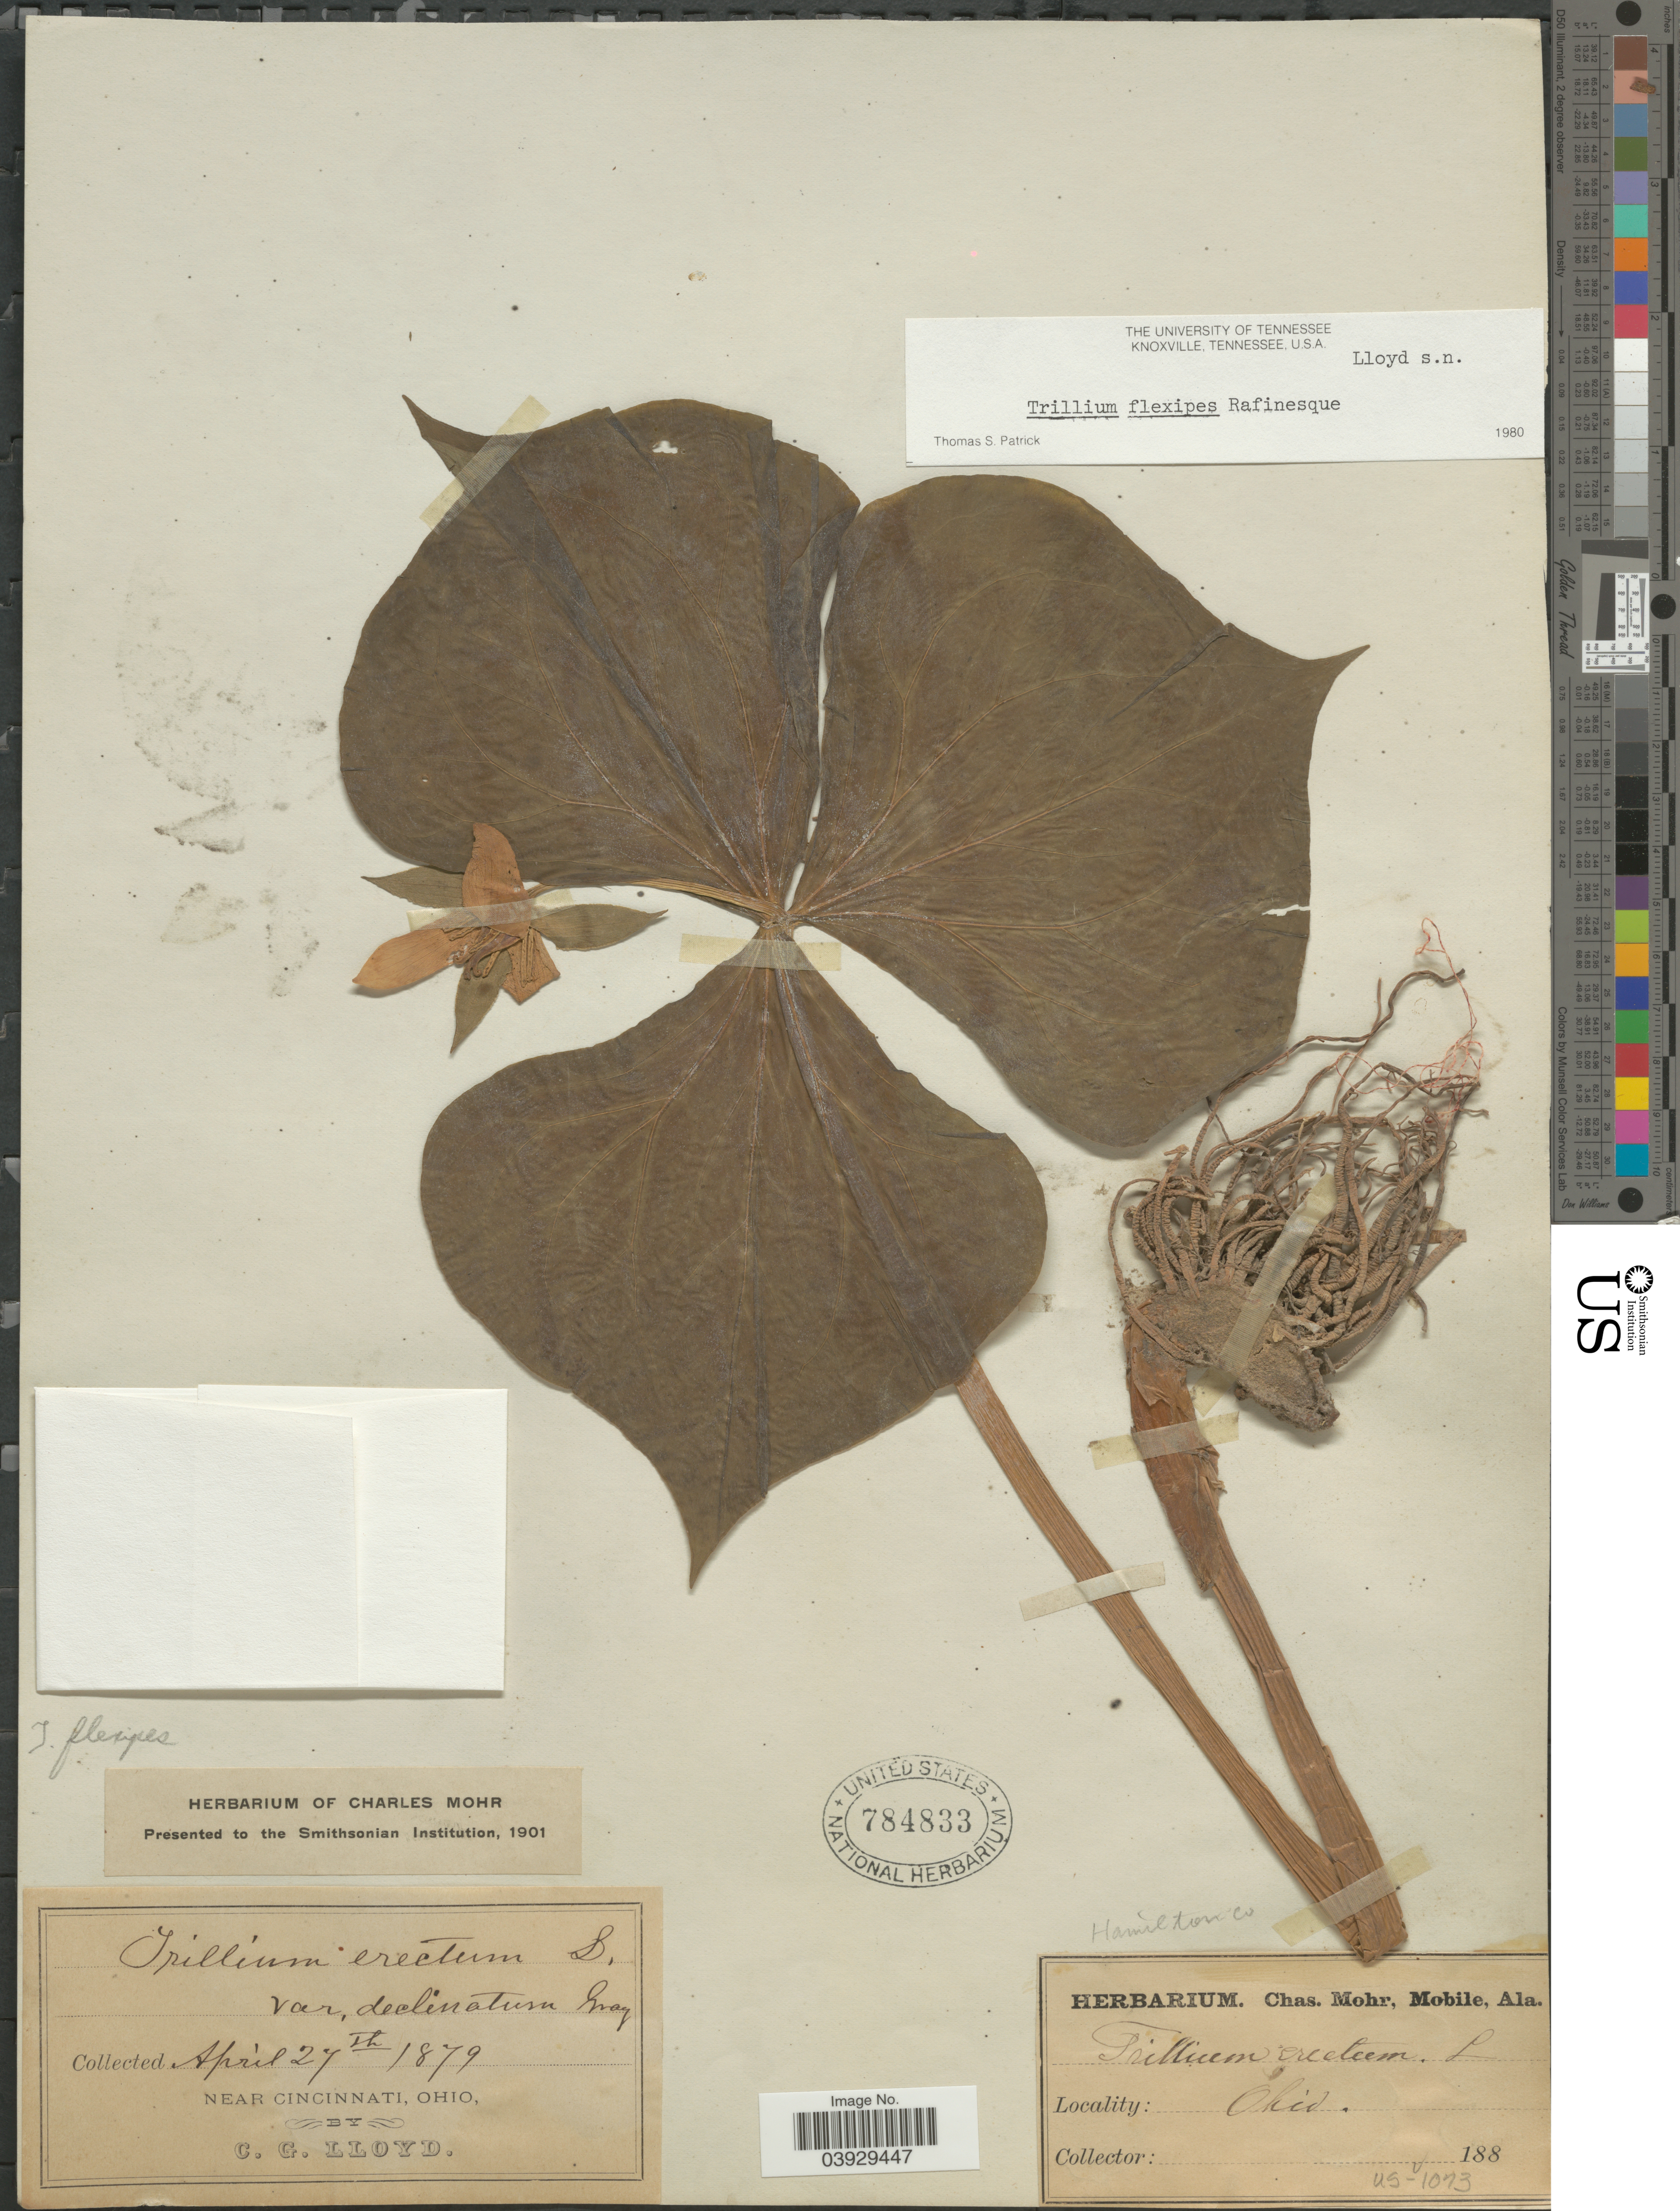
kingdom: Plantae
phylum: Tracheophyta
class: Liliopsida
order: Liliales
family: Melanthiaceae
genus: Trillium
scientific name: Trillium flexipes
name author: Raf.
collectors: C. G. Lloyd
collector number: US-1073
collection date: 1879-04-27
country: United States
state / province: Ohio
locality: Near Cincinnati. Hamilton Co.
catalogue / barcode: US 784833